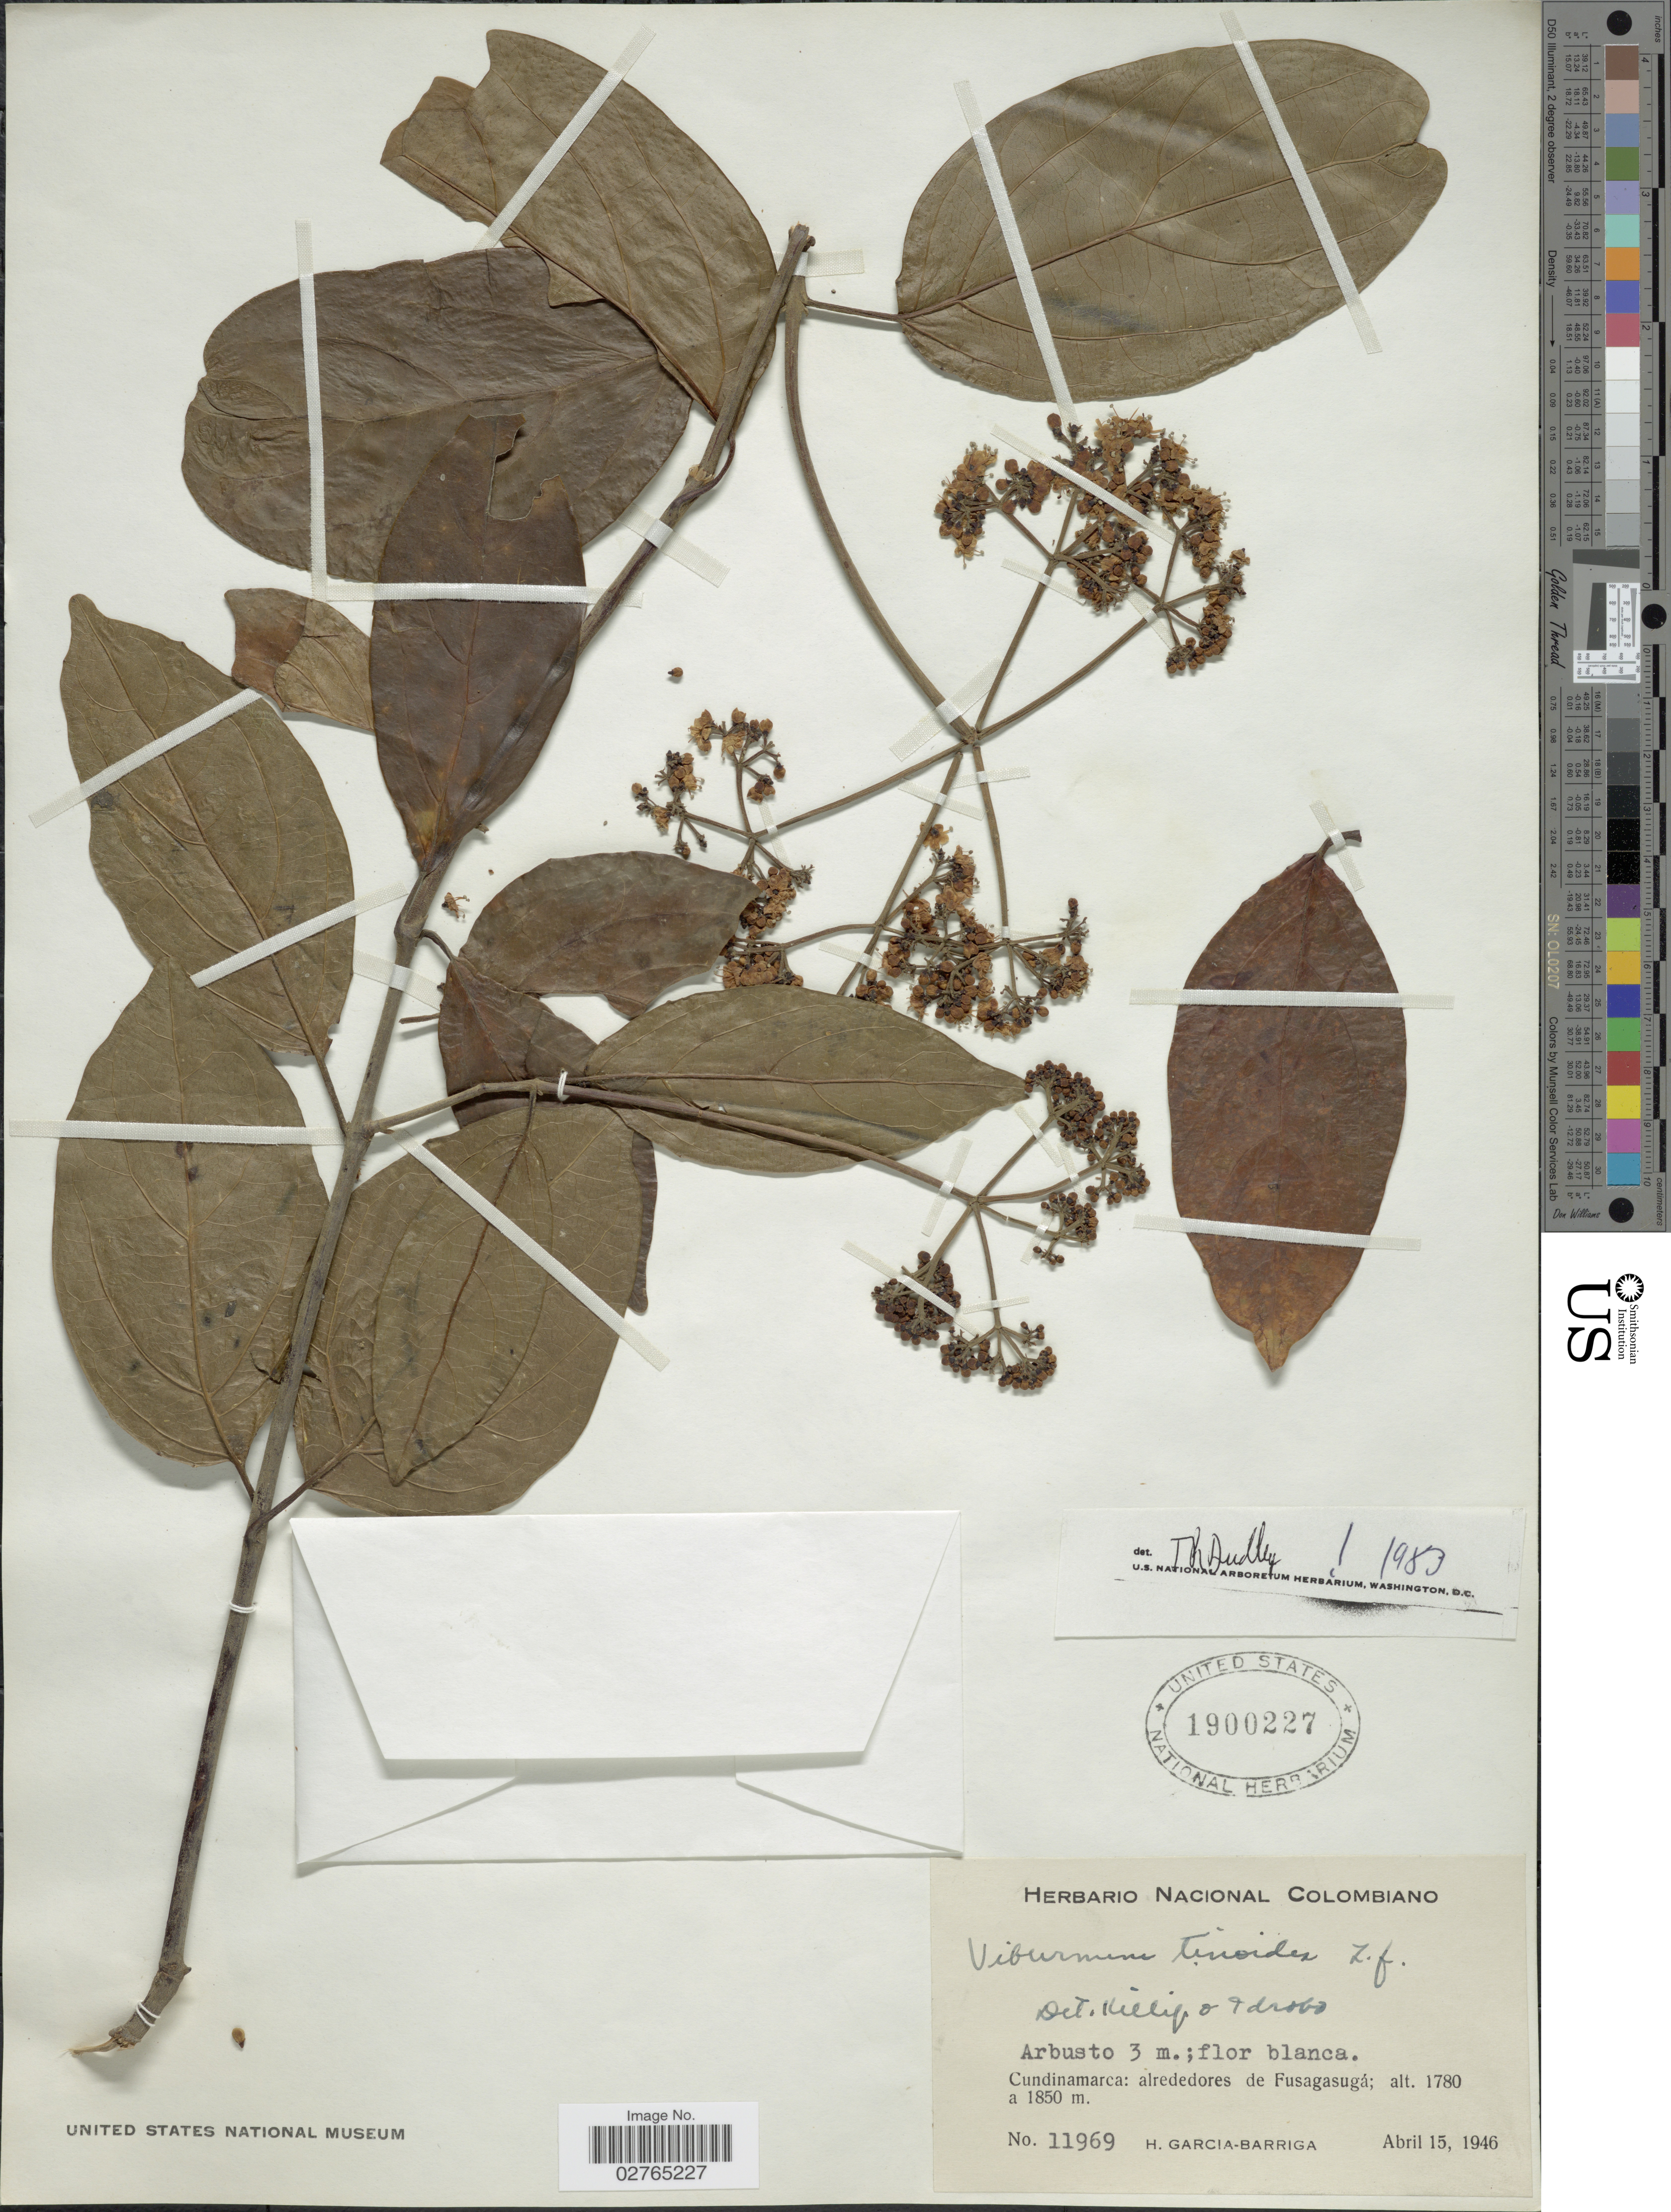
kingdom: Plantae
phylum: Tracheophyta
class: Magnoliopsida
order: Dipsacales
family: Viburnaceae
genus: Viburnum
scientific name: Viburnum tinoides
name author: L. f.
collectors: H. García Barriga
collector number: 11969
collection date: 1946-04-15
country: Colombia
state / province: Cundinamarca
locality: Alrededores de Fusagasugá.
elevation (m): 1780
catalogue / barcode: US 1900227